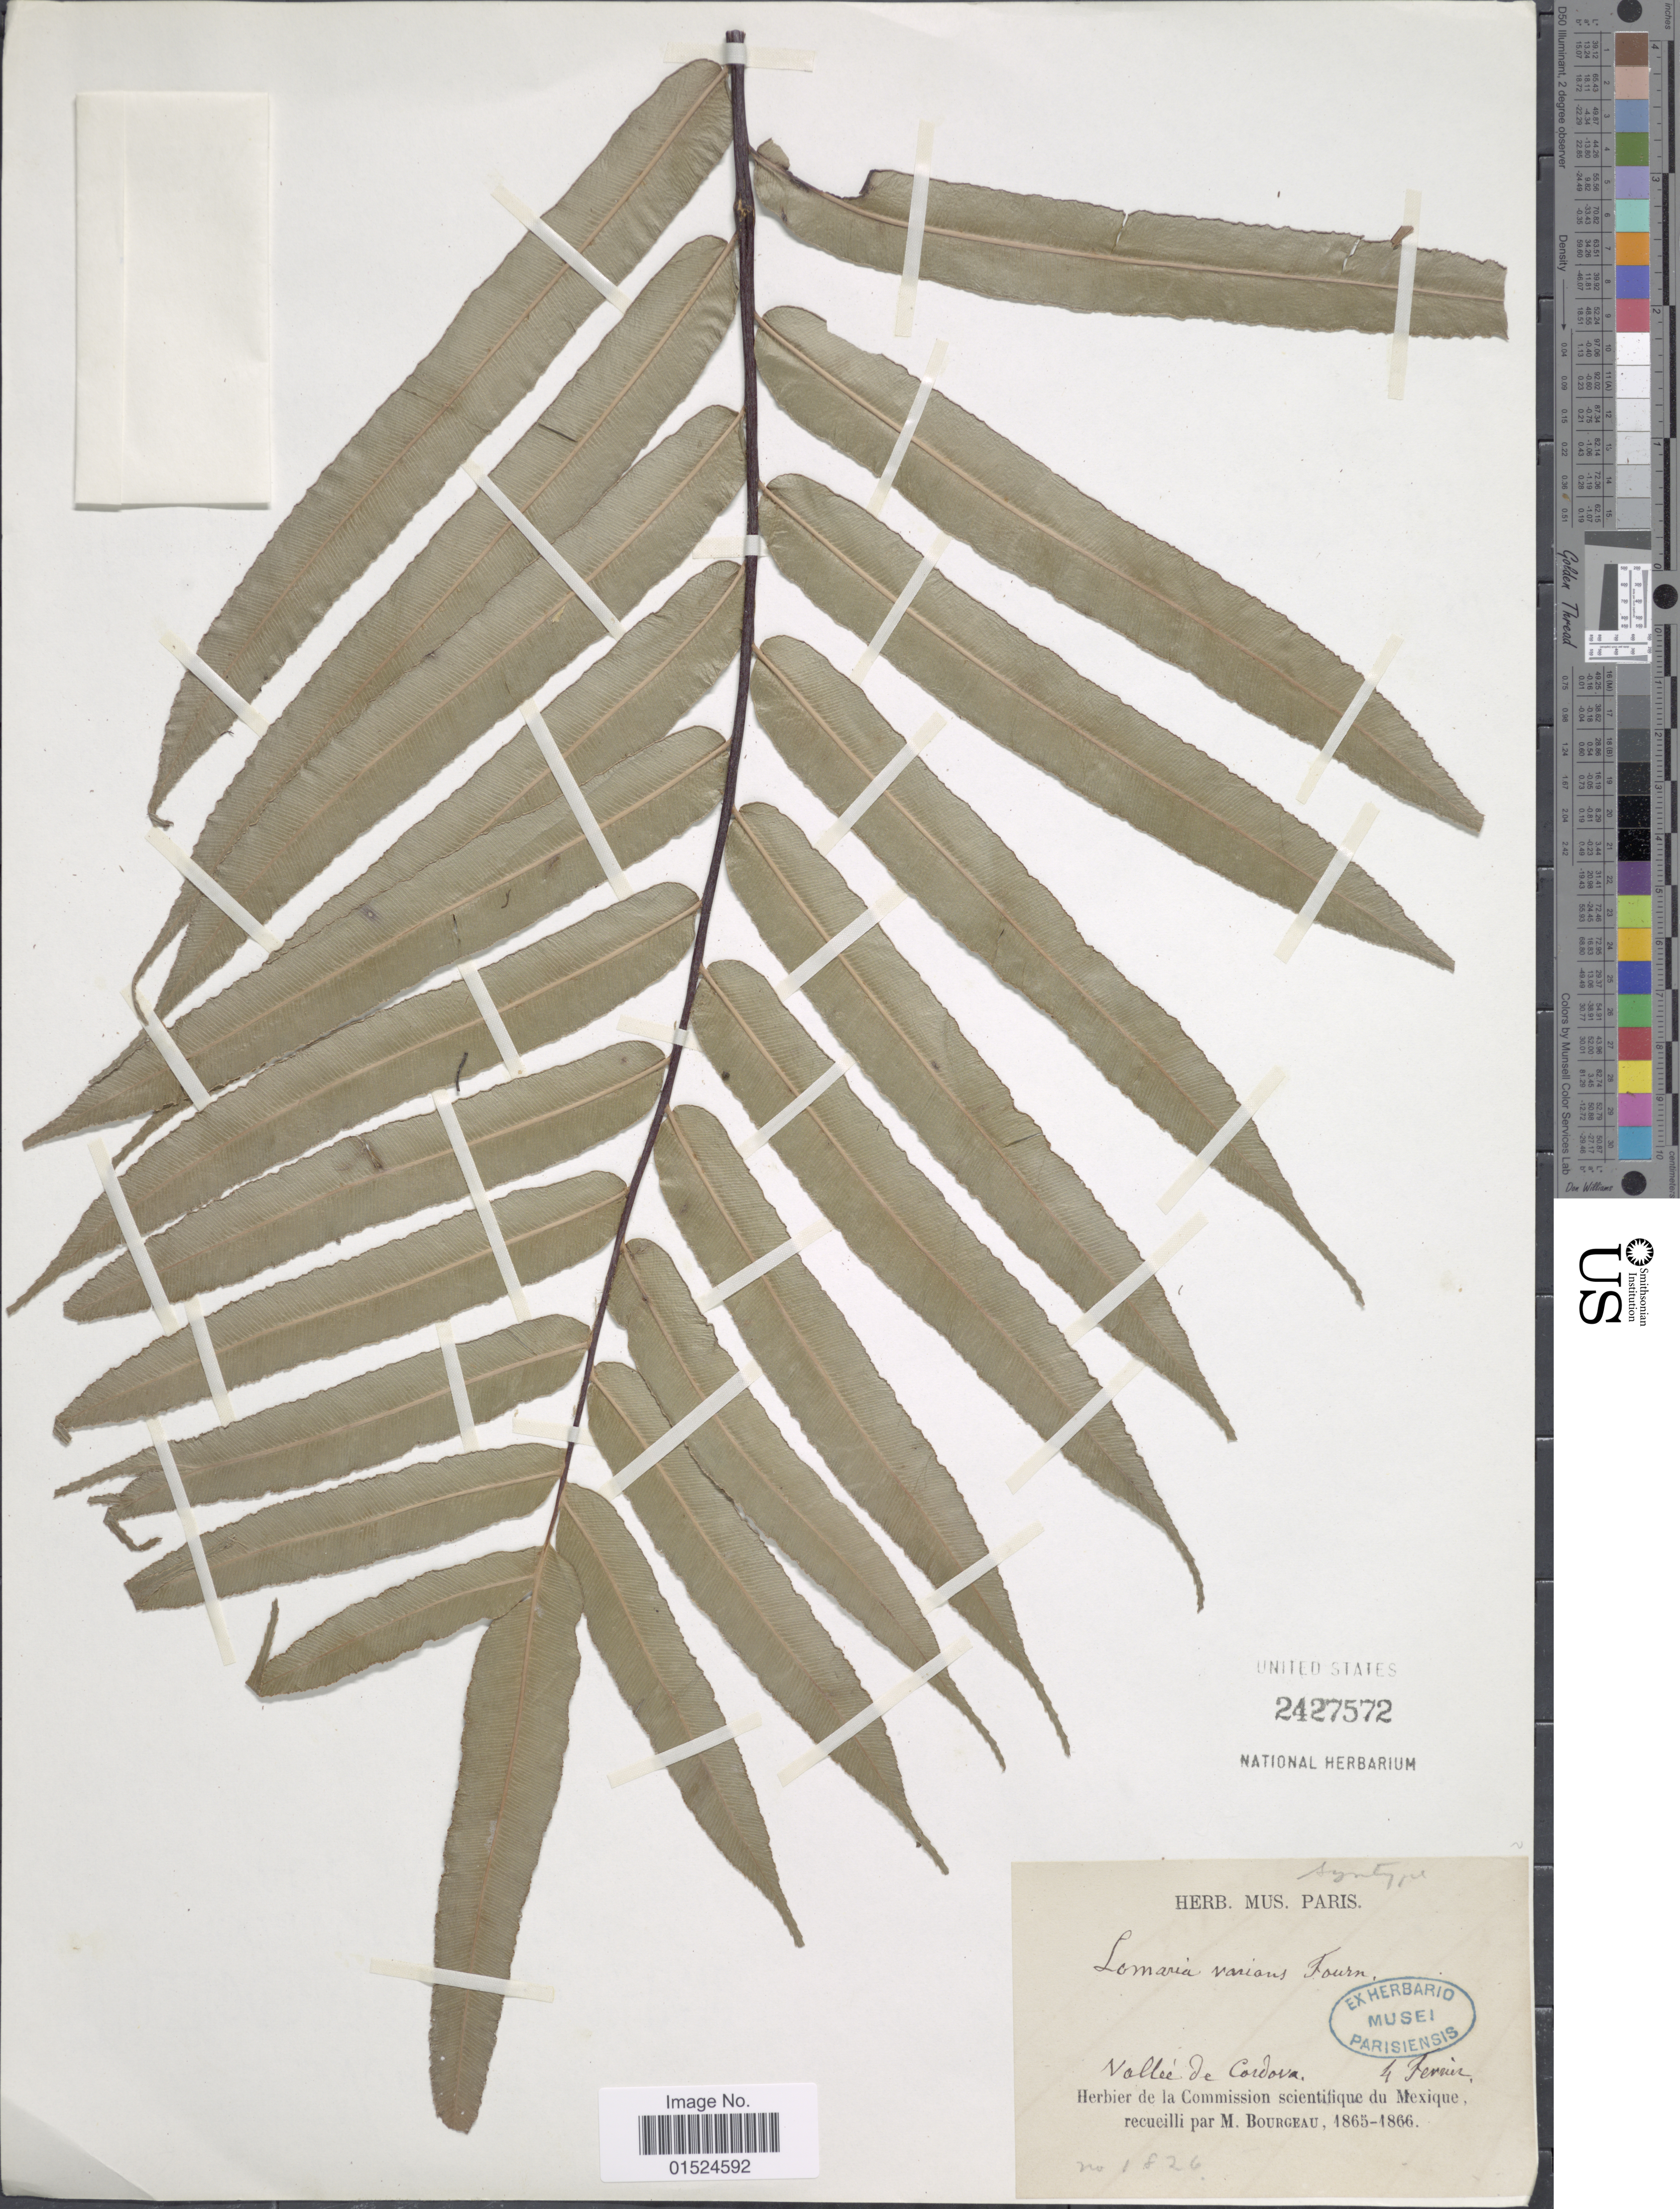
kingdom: Plantae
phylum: Tracheophyta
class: Polypodiopsida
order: Polypodiales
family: Blechnaceae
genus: Blechnum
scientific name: Blechnum varians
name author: (E. Fourn.) C. Chr.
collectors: M. Bourgeau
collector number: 1826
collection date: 1865-02-04/1866-02-04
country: Mexico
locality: Valleé de Cordova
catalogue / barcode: US 2427572